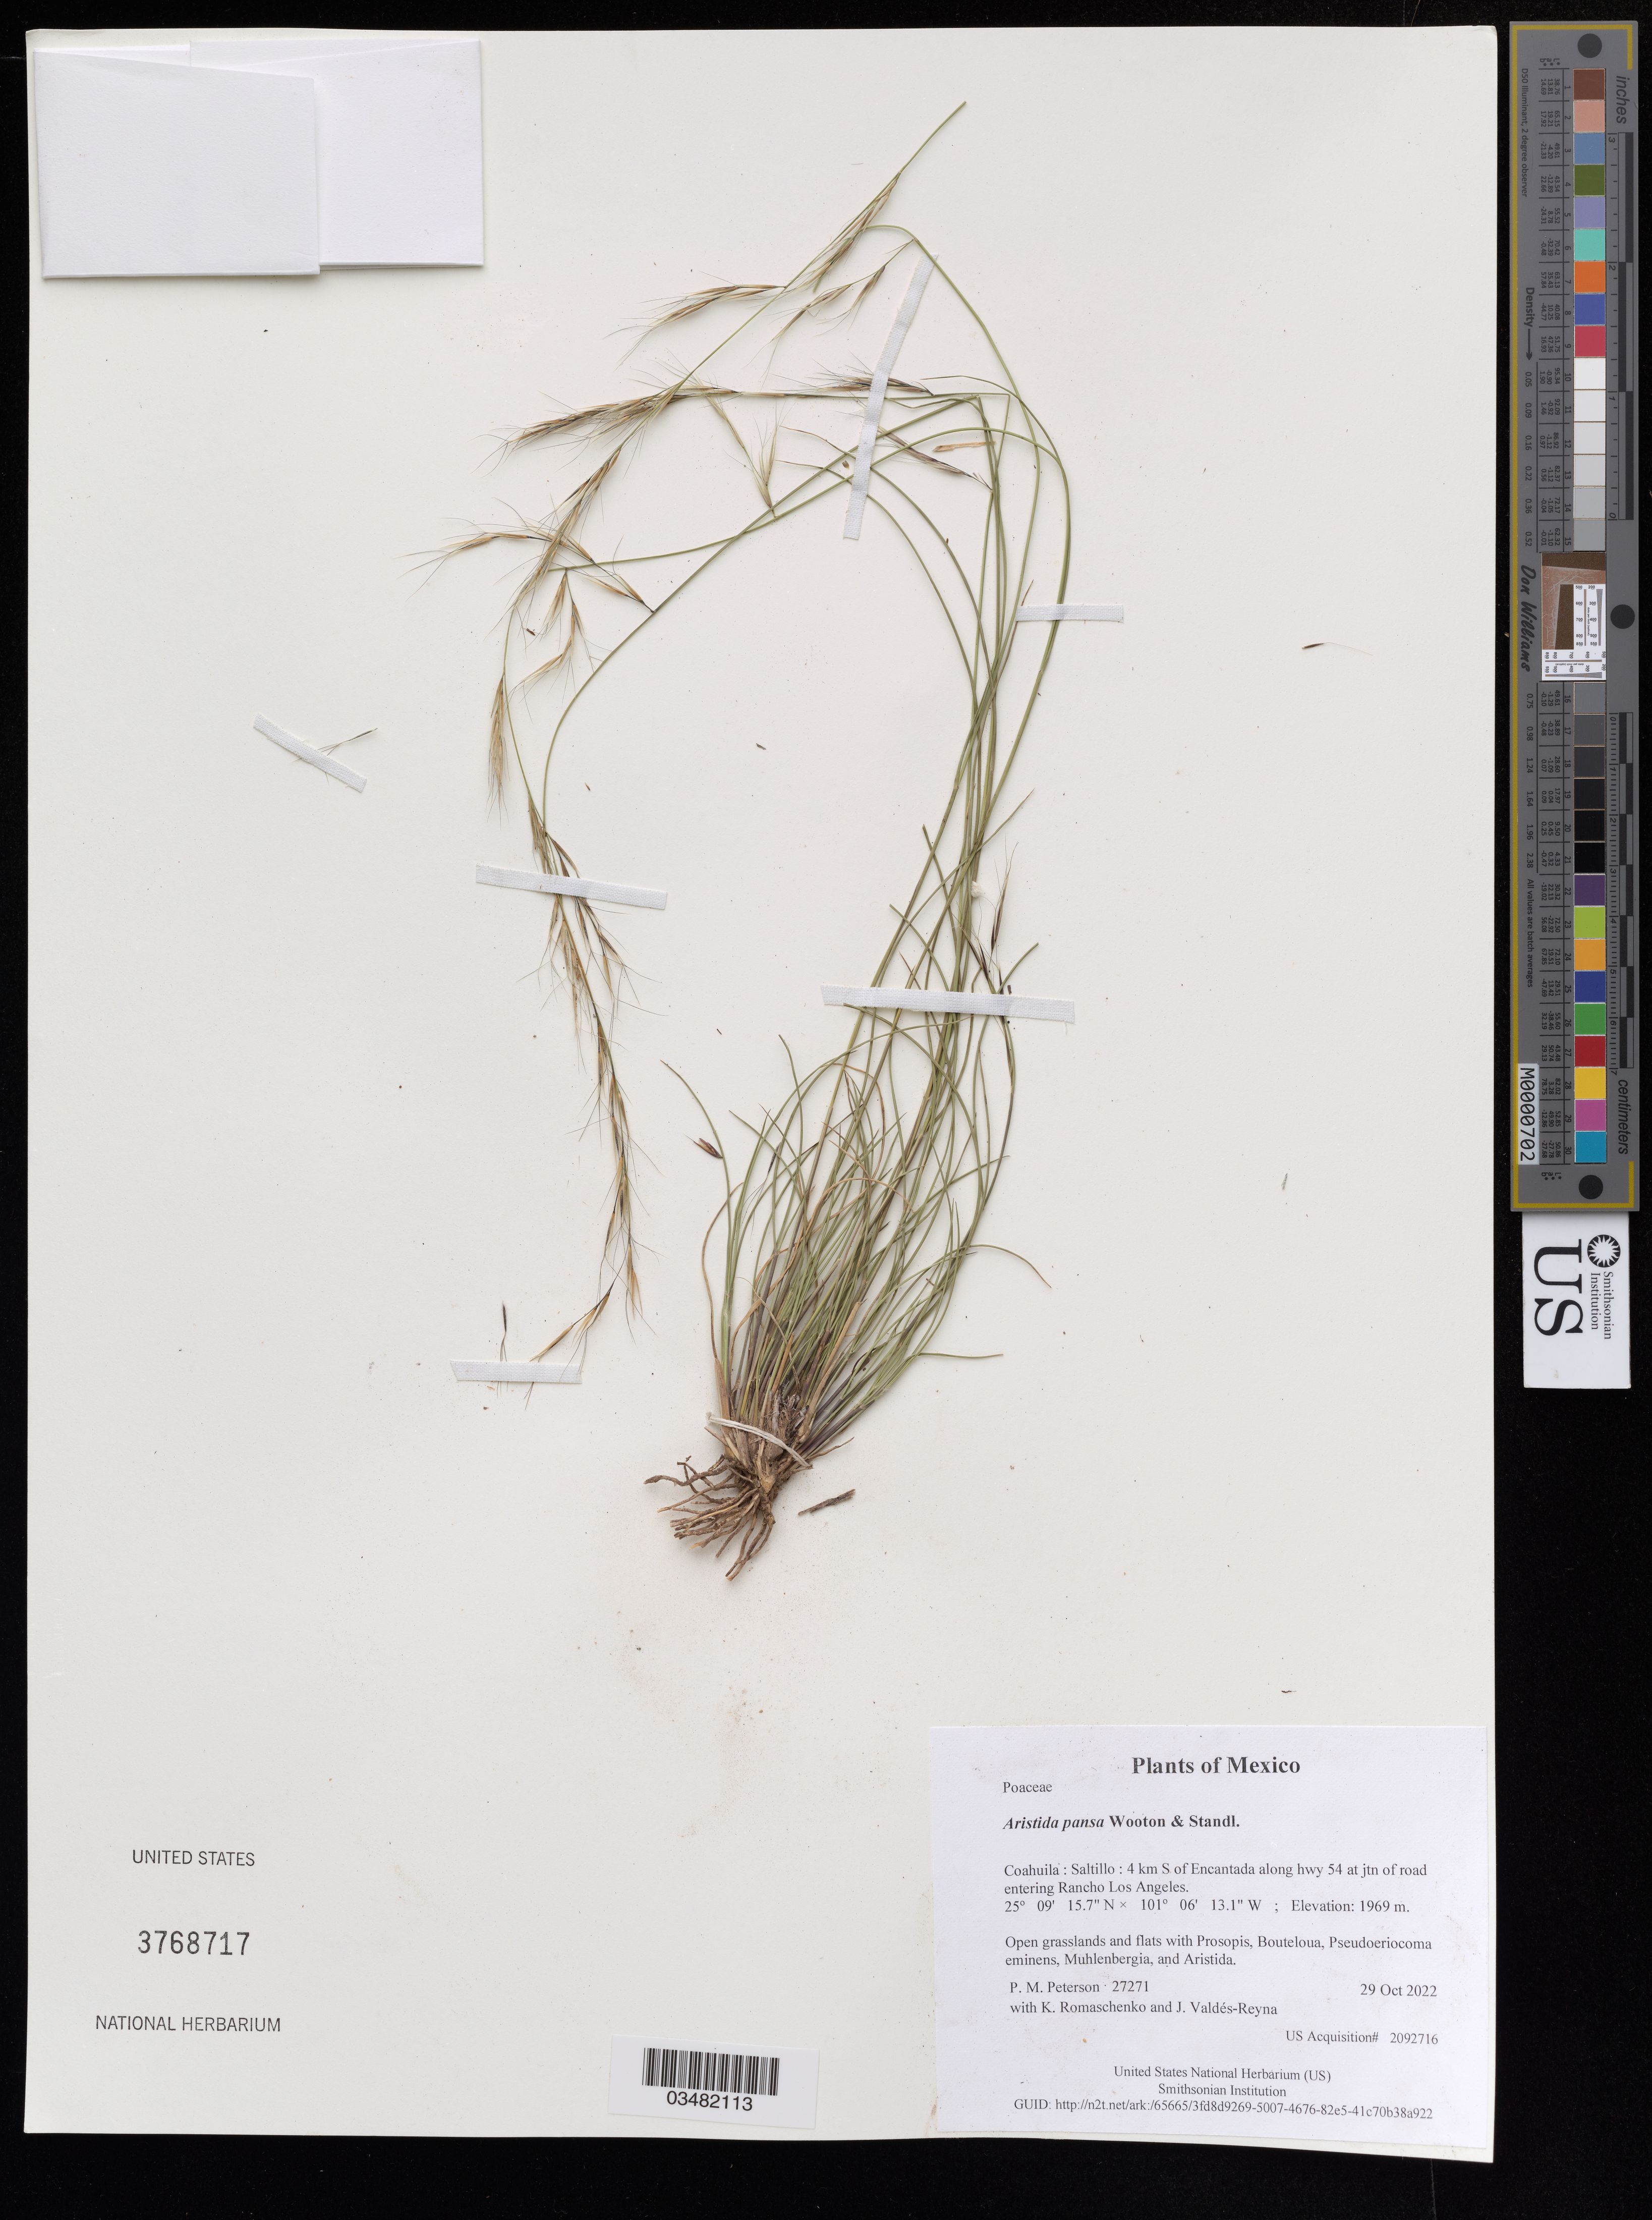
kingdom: Plantae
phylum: Tracheophyta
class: Liliopsida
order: Poales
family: Poaceae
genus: Aristida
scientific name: Aristida pansa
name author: Wooton & Standl.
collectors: P. M. Peterson, K. Romaschenko & J. Valdés-Reyna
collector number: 27271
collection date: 2022-10-29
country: México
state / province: Coahuila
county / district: Saltillo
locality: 4 km S of Encantada along hwy 54 at jtn of road entering Rancho Los Angeles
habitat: Open grasslands and flats with Prosopis, Bouteloua, Pseudoeriocoma eminens, Muhlenbergia, and Aristida.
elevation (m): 1969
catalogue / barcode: US 3768717